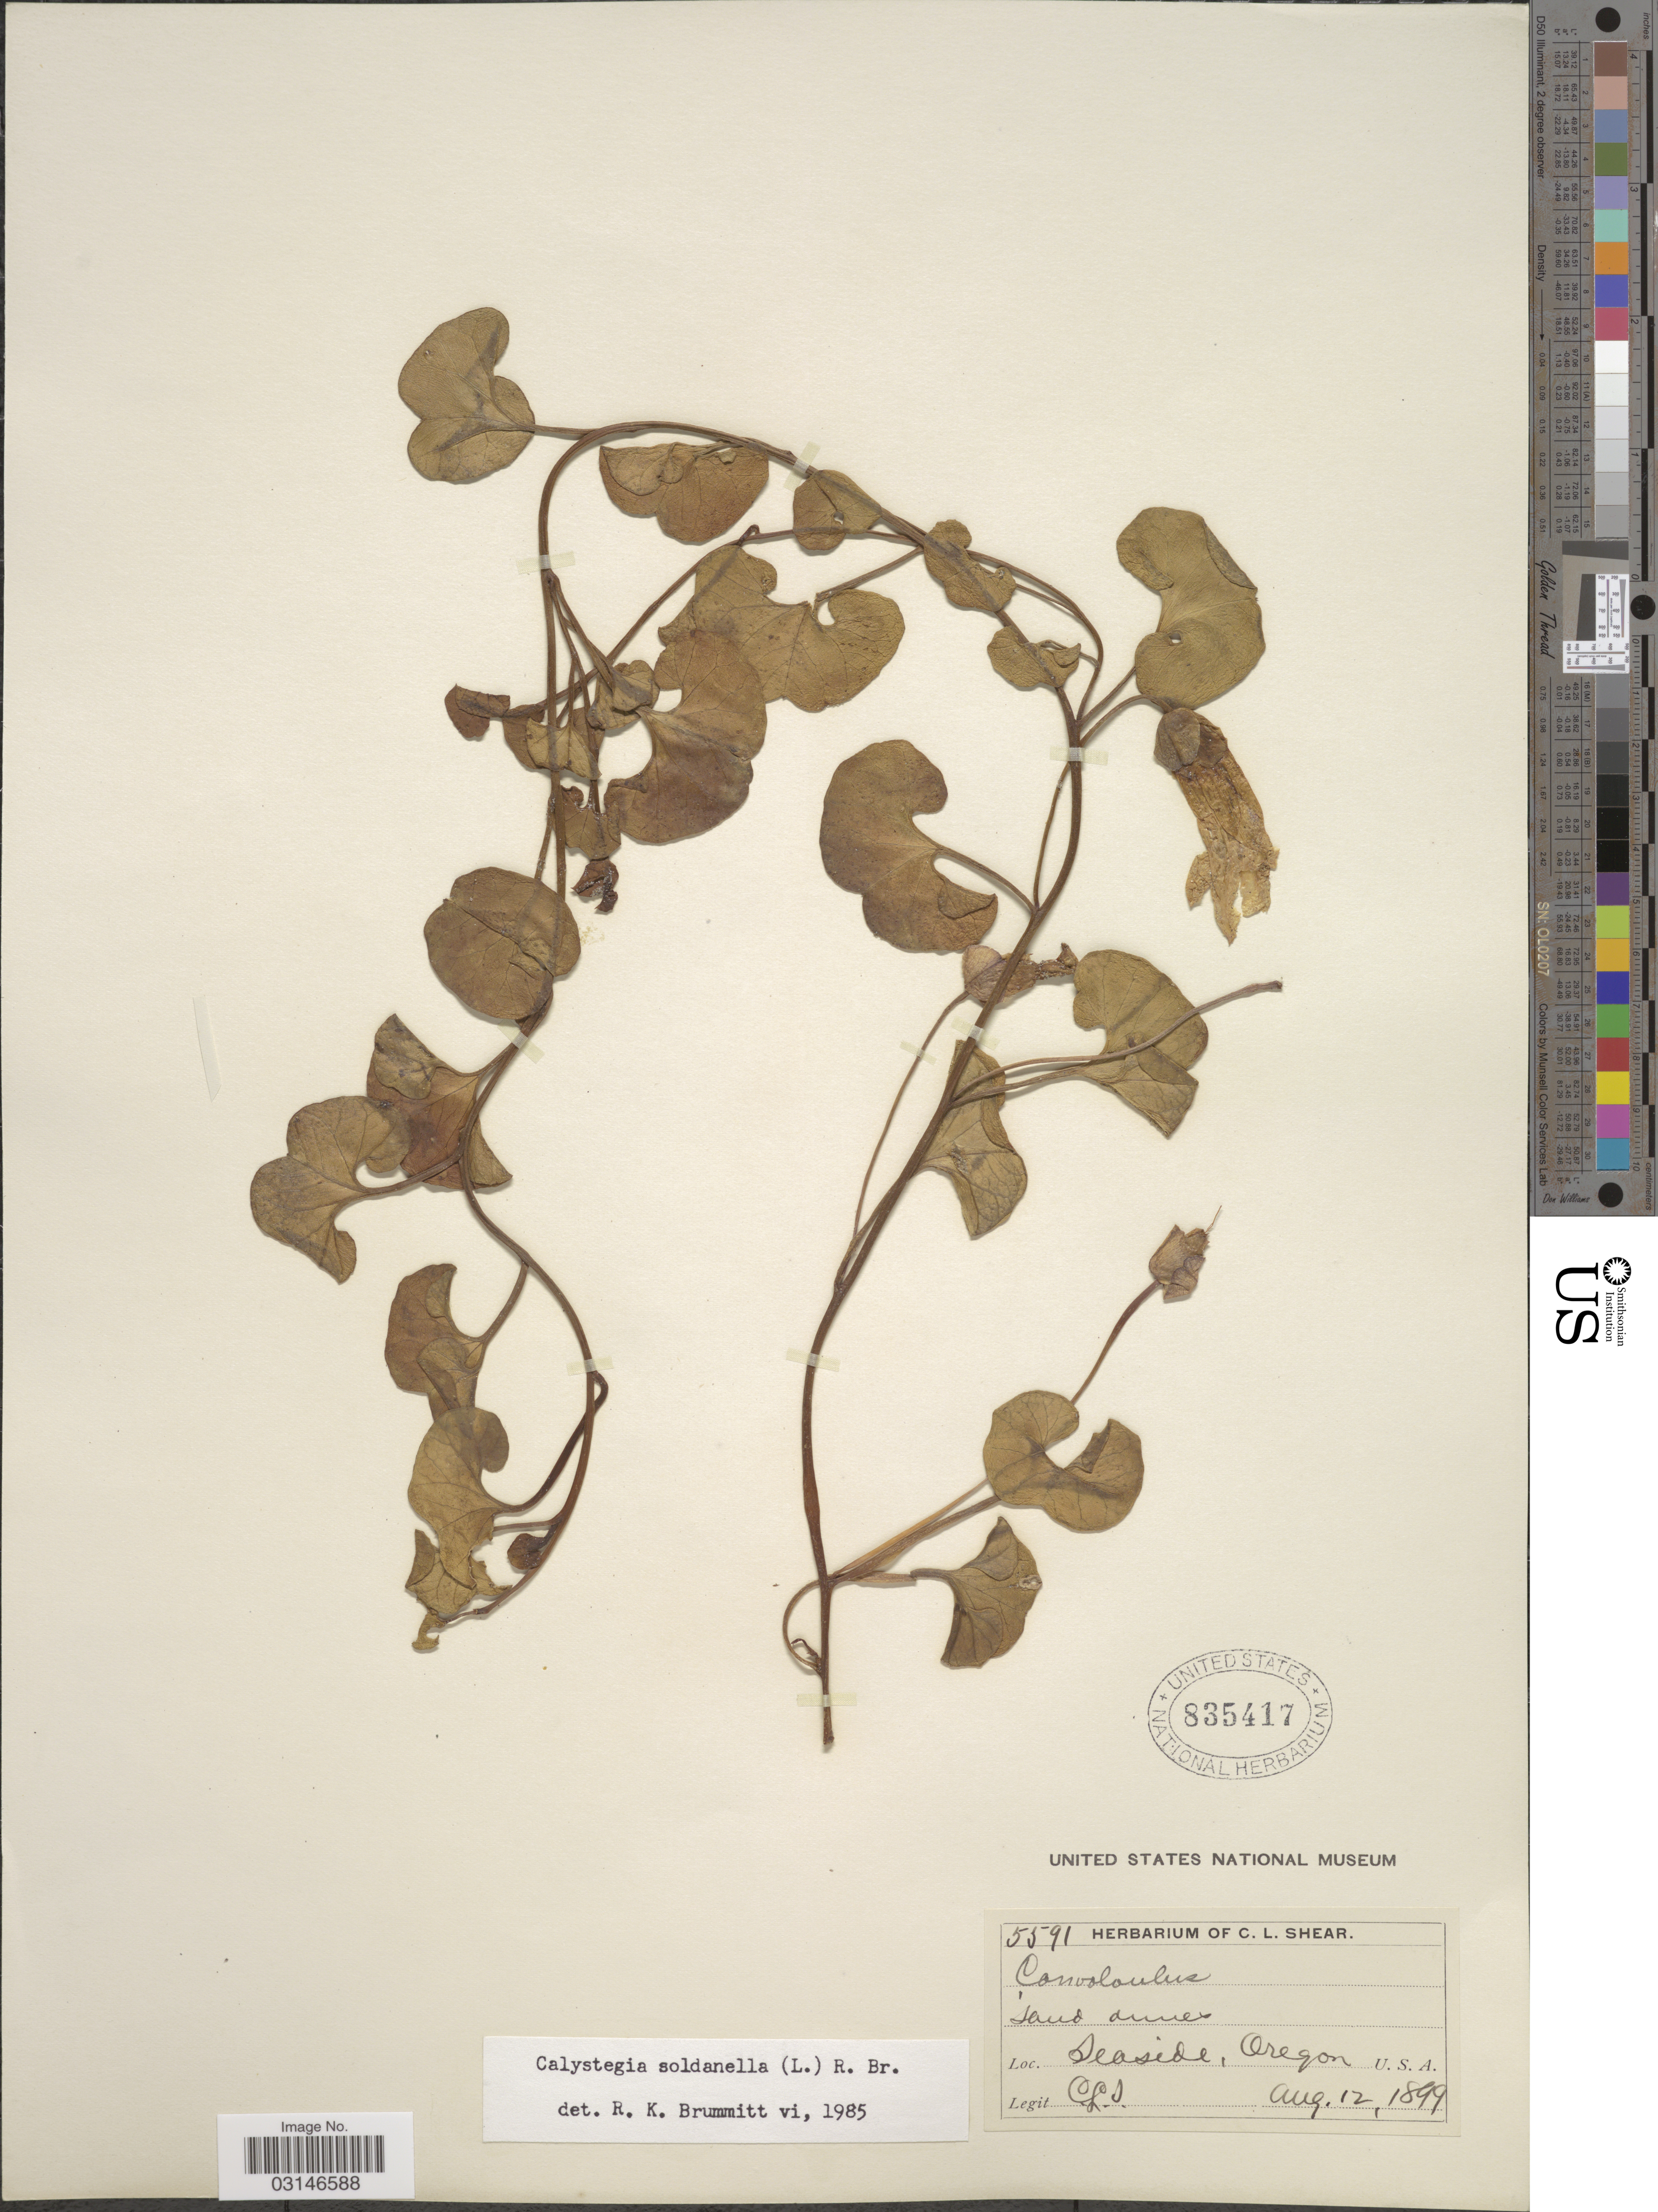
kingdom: Plantae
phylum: Tracheophyta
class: Magnoliopsida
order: Solanales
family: Convolvulaceae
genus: Calystegia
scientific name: Calystegia soldanella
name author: (L.) R. Br.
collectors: C. L. Shear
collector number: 5591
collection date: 1899-08-12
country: United States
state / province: Oregon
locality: Sand dunes. Seaside, U.S.A.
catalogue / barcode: US 835417